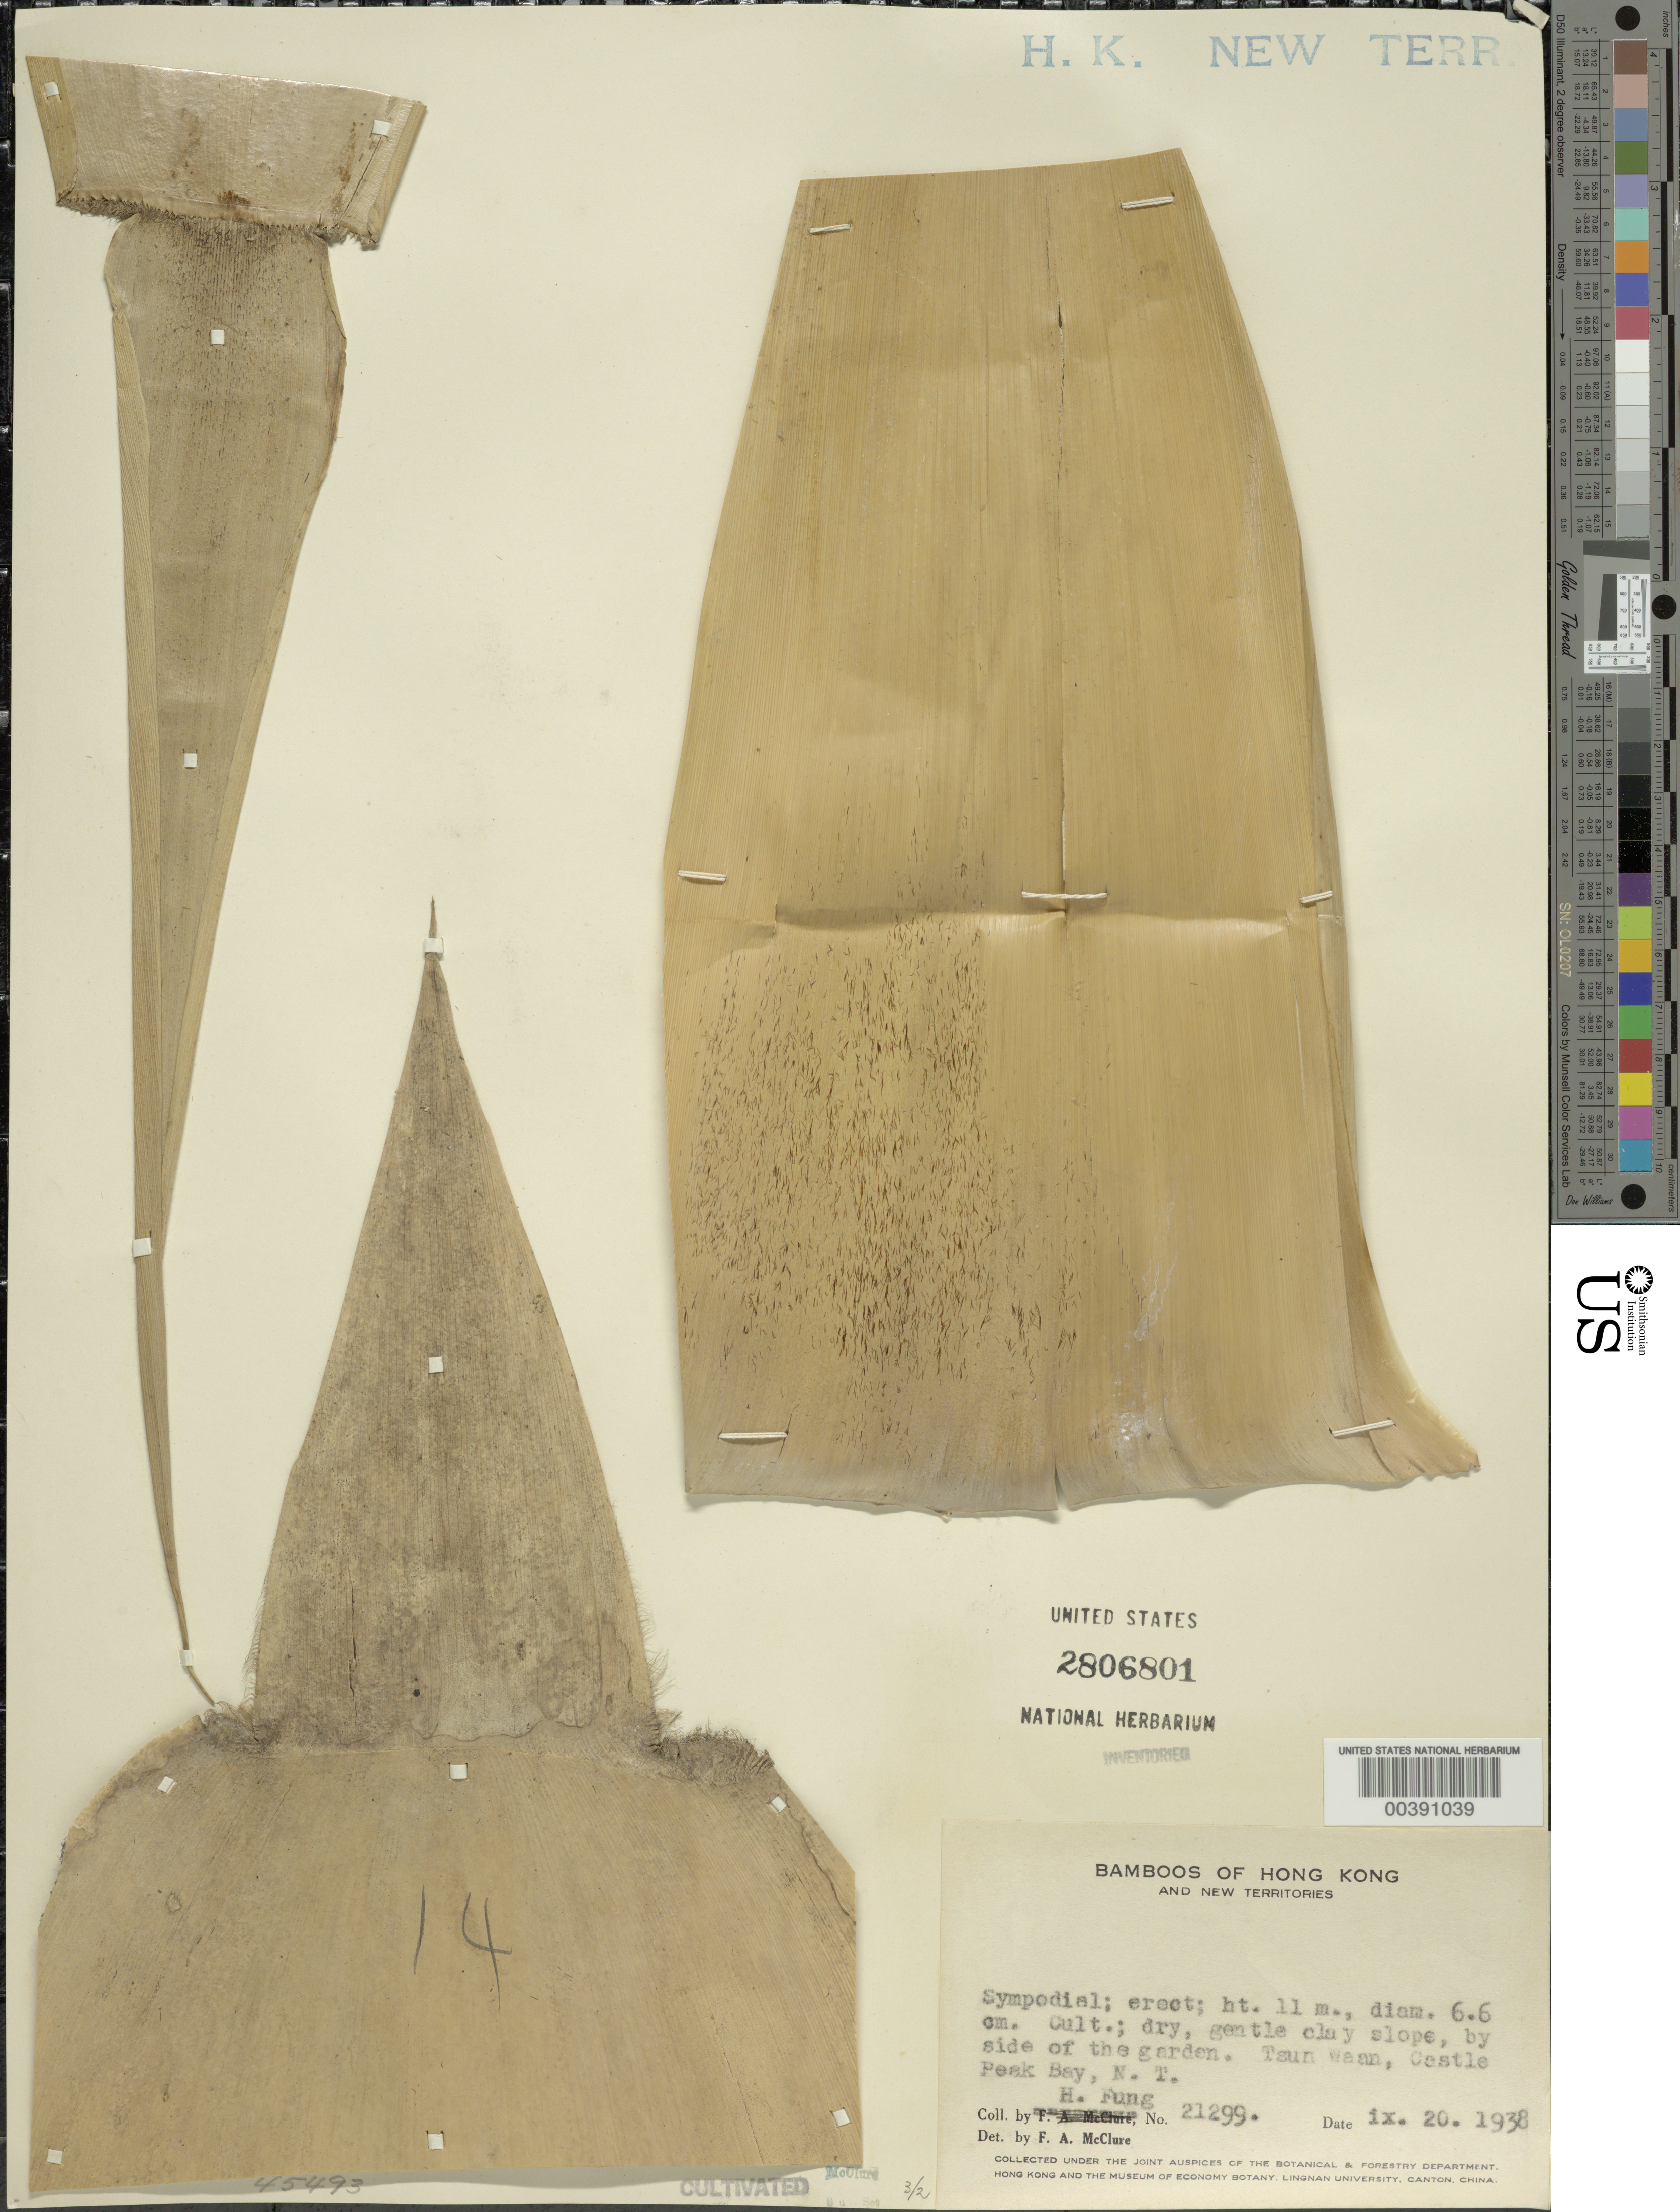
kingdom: Plantae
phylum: Tracheophyta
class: Liliopsida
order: Poales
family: Poaceae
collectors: H. L. Fung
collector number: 21299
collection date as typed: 20 Sep 1938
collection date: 1938-09-20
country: China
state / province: Hong Kong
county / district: New Territories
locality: Tsun waan, castle peak bay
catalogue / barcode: US 2806801